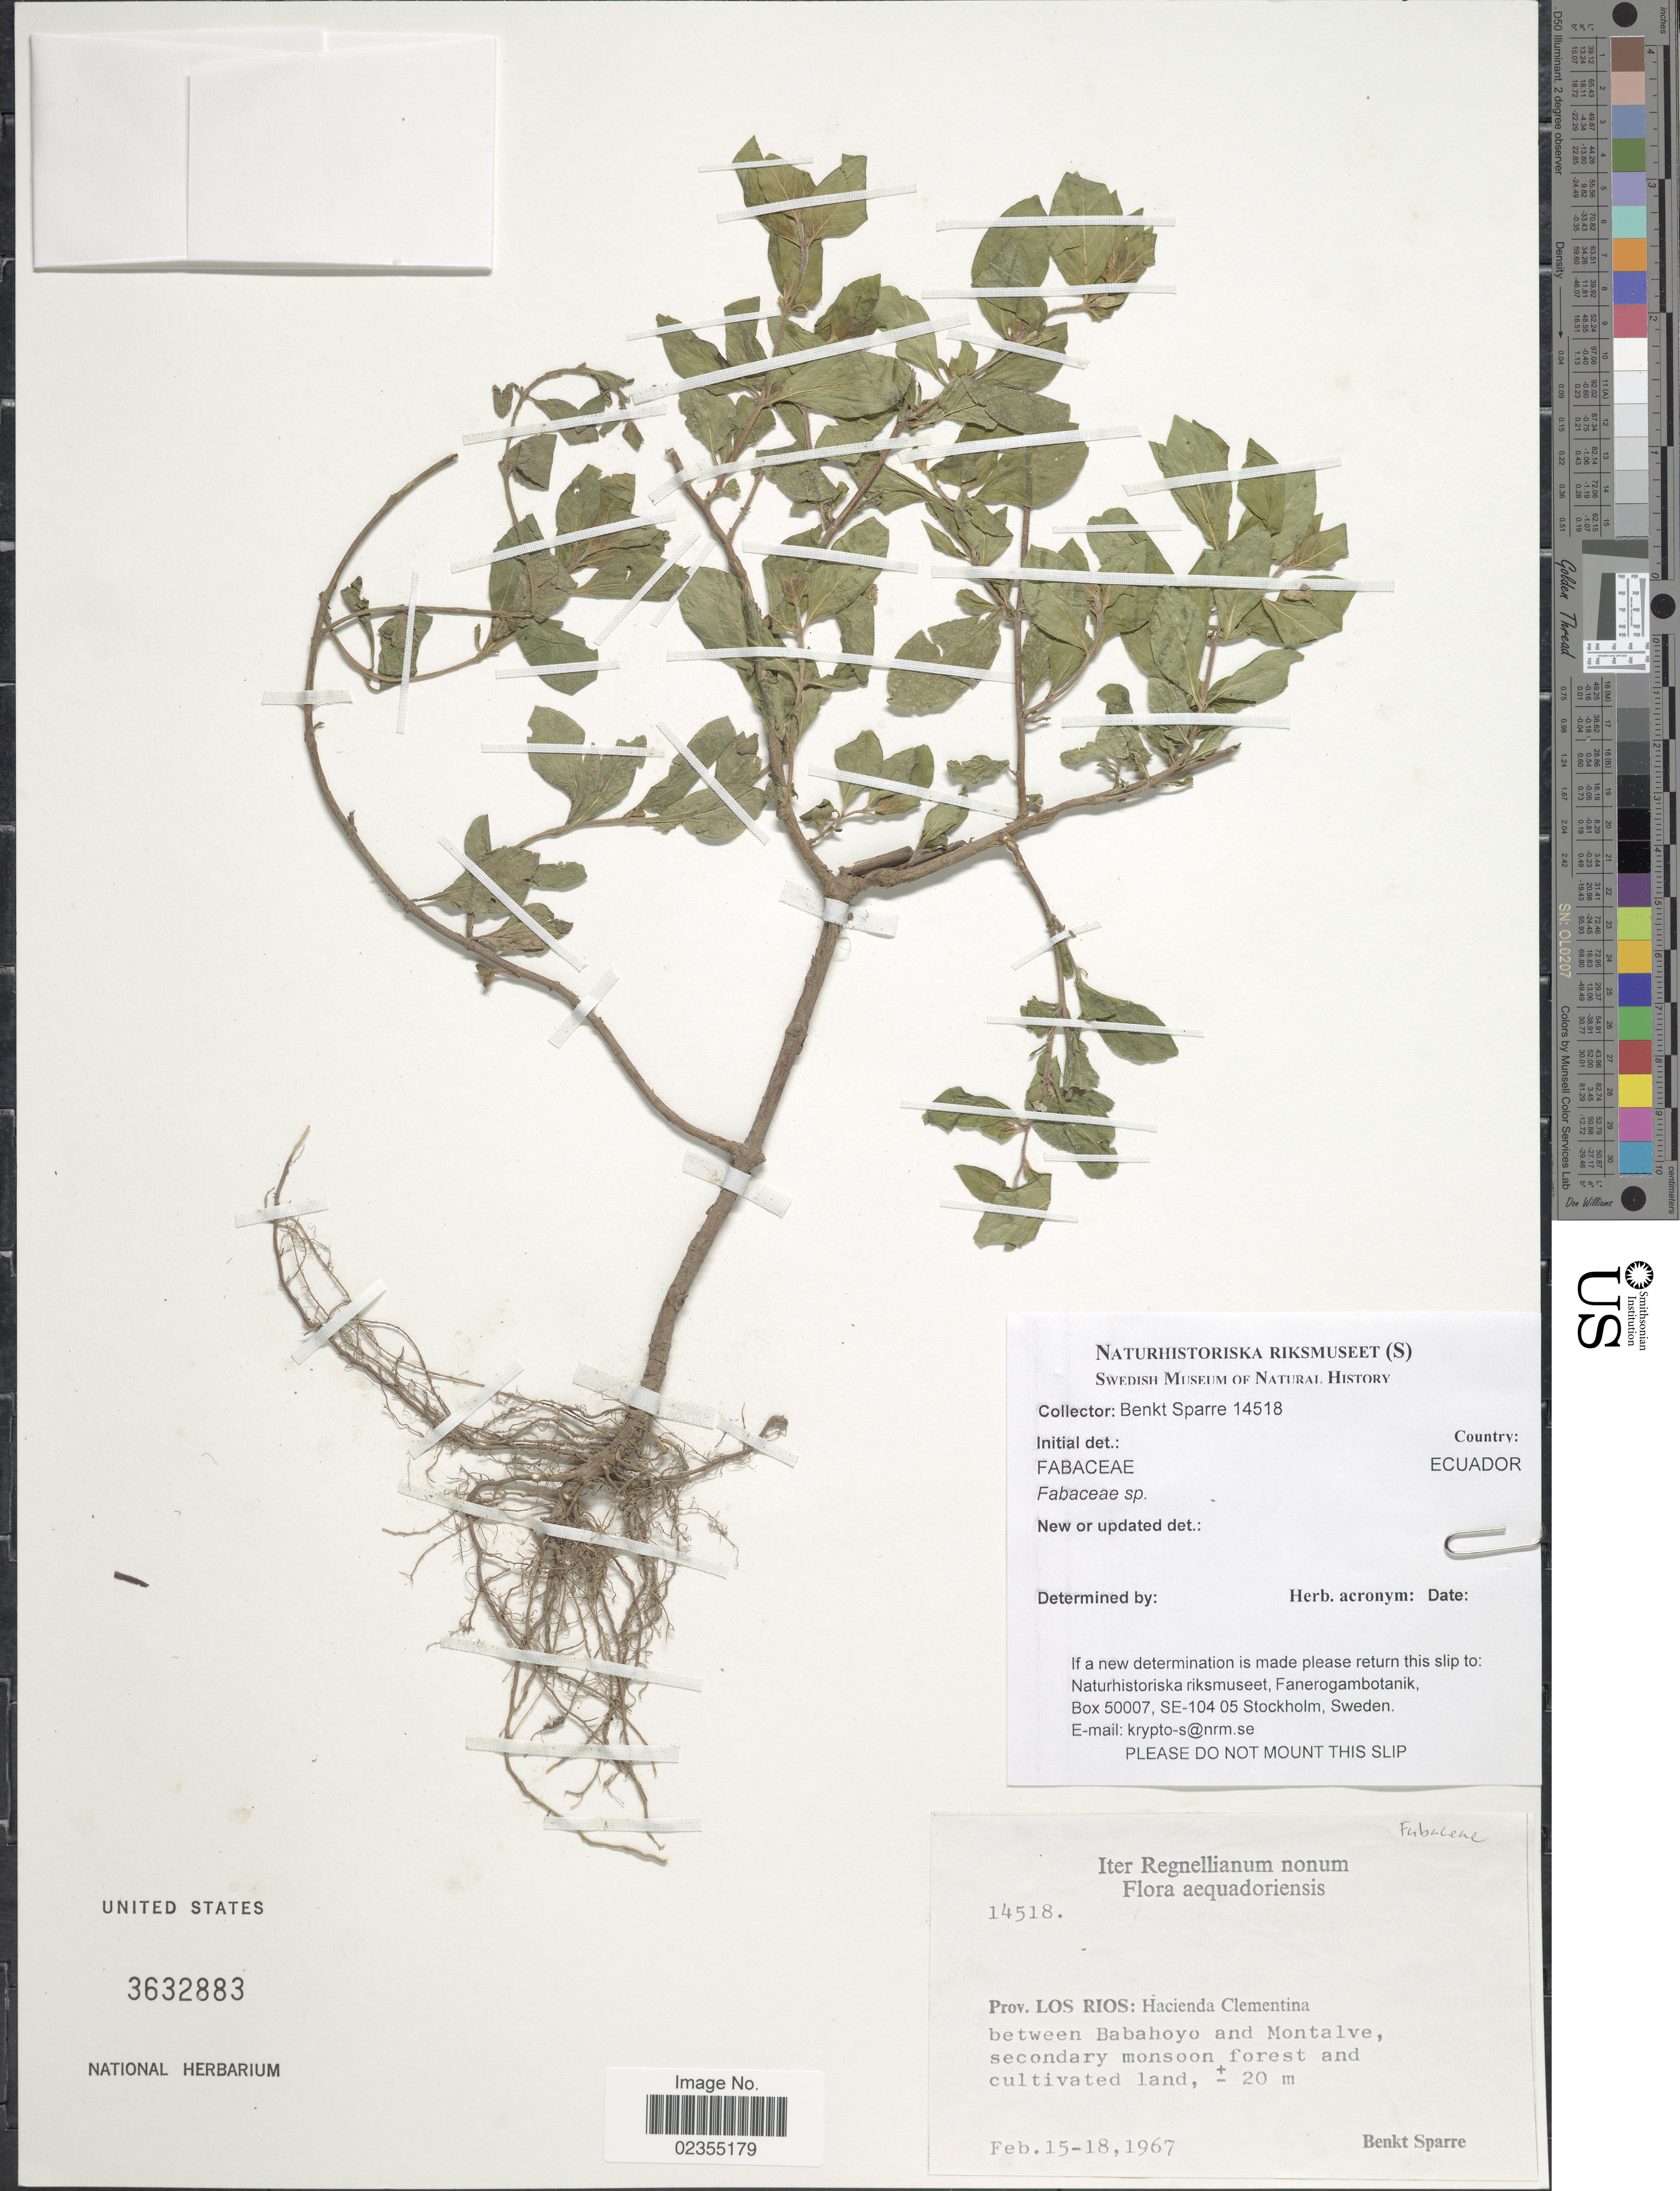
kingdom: Plantae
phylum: Tracheophyta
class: Magnoliopsida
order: Myrtales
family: Lythraceae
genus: Cuphea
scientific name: Cuphea sp.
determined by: Londoño-Echeverri, Y.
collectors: B. Sparre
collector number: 14518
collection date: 1967-02-15/1967-02-18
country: Ecuador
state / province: Los Ríos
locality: Prov. Los Rios: Hacienda Clementina between Babahoyo and Montalve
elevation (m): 20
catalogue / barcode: US 3632883